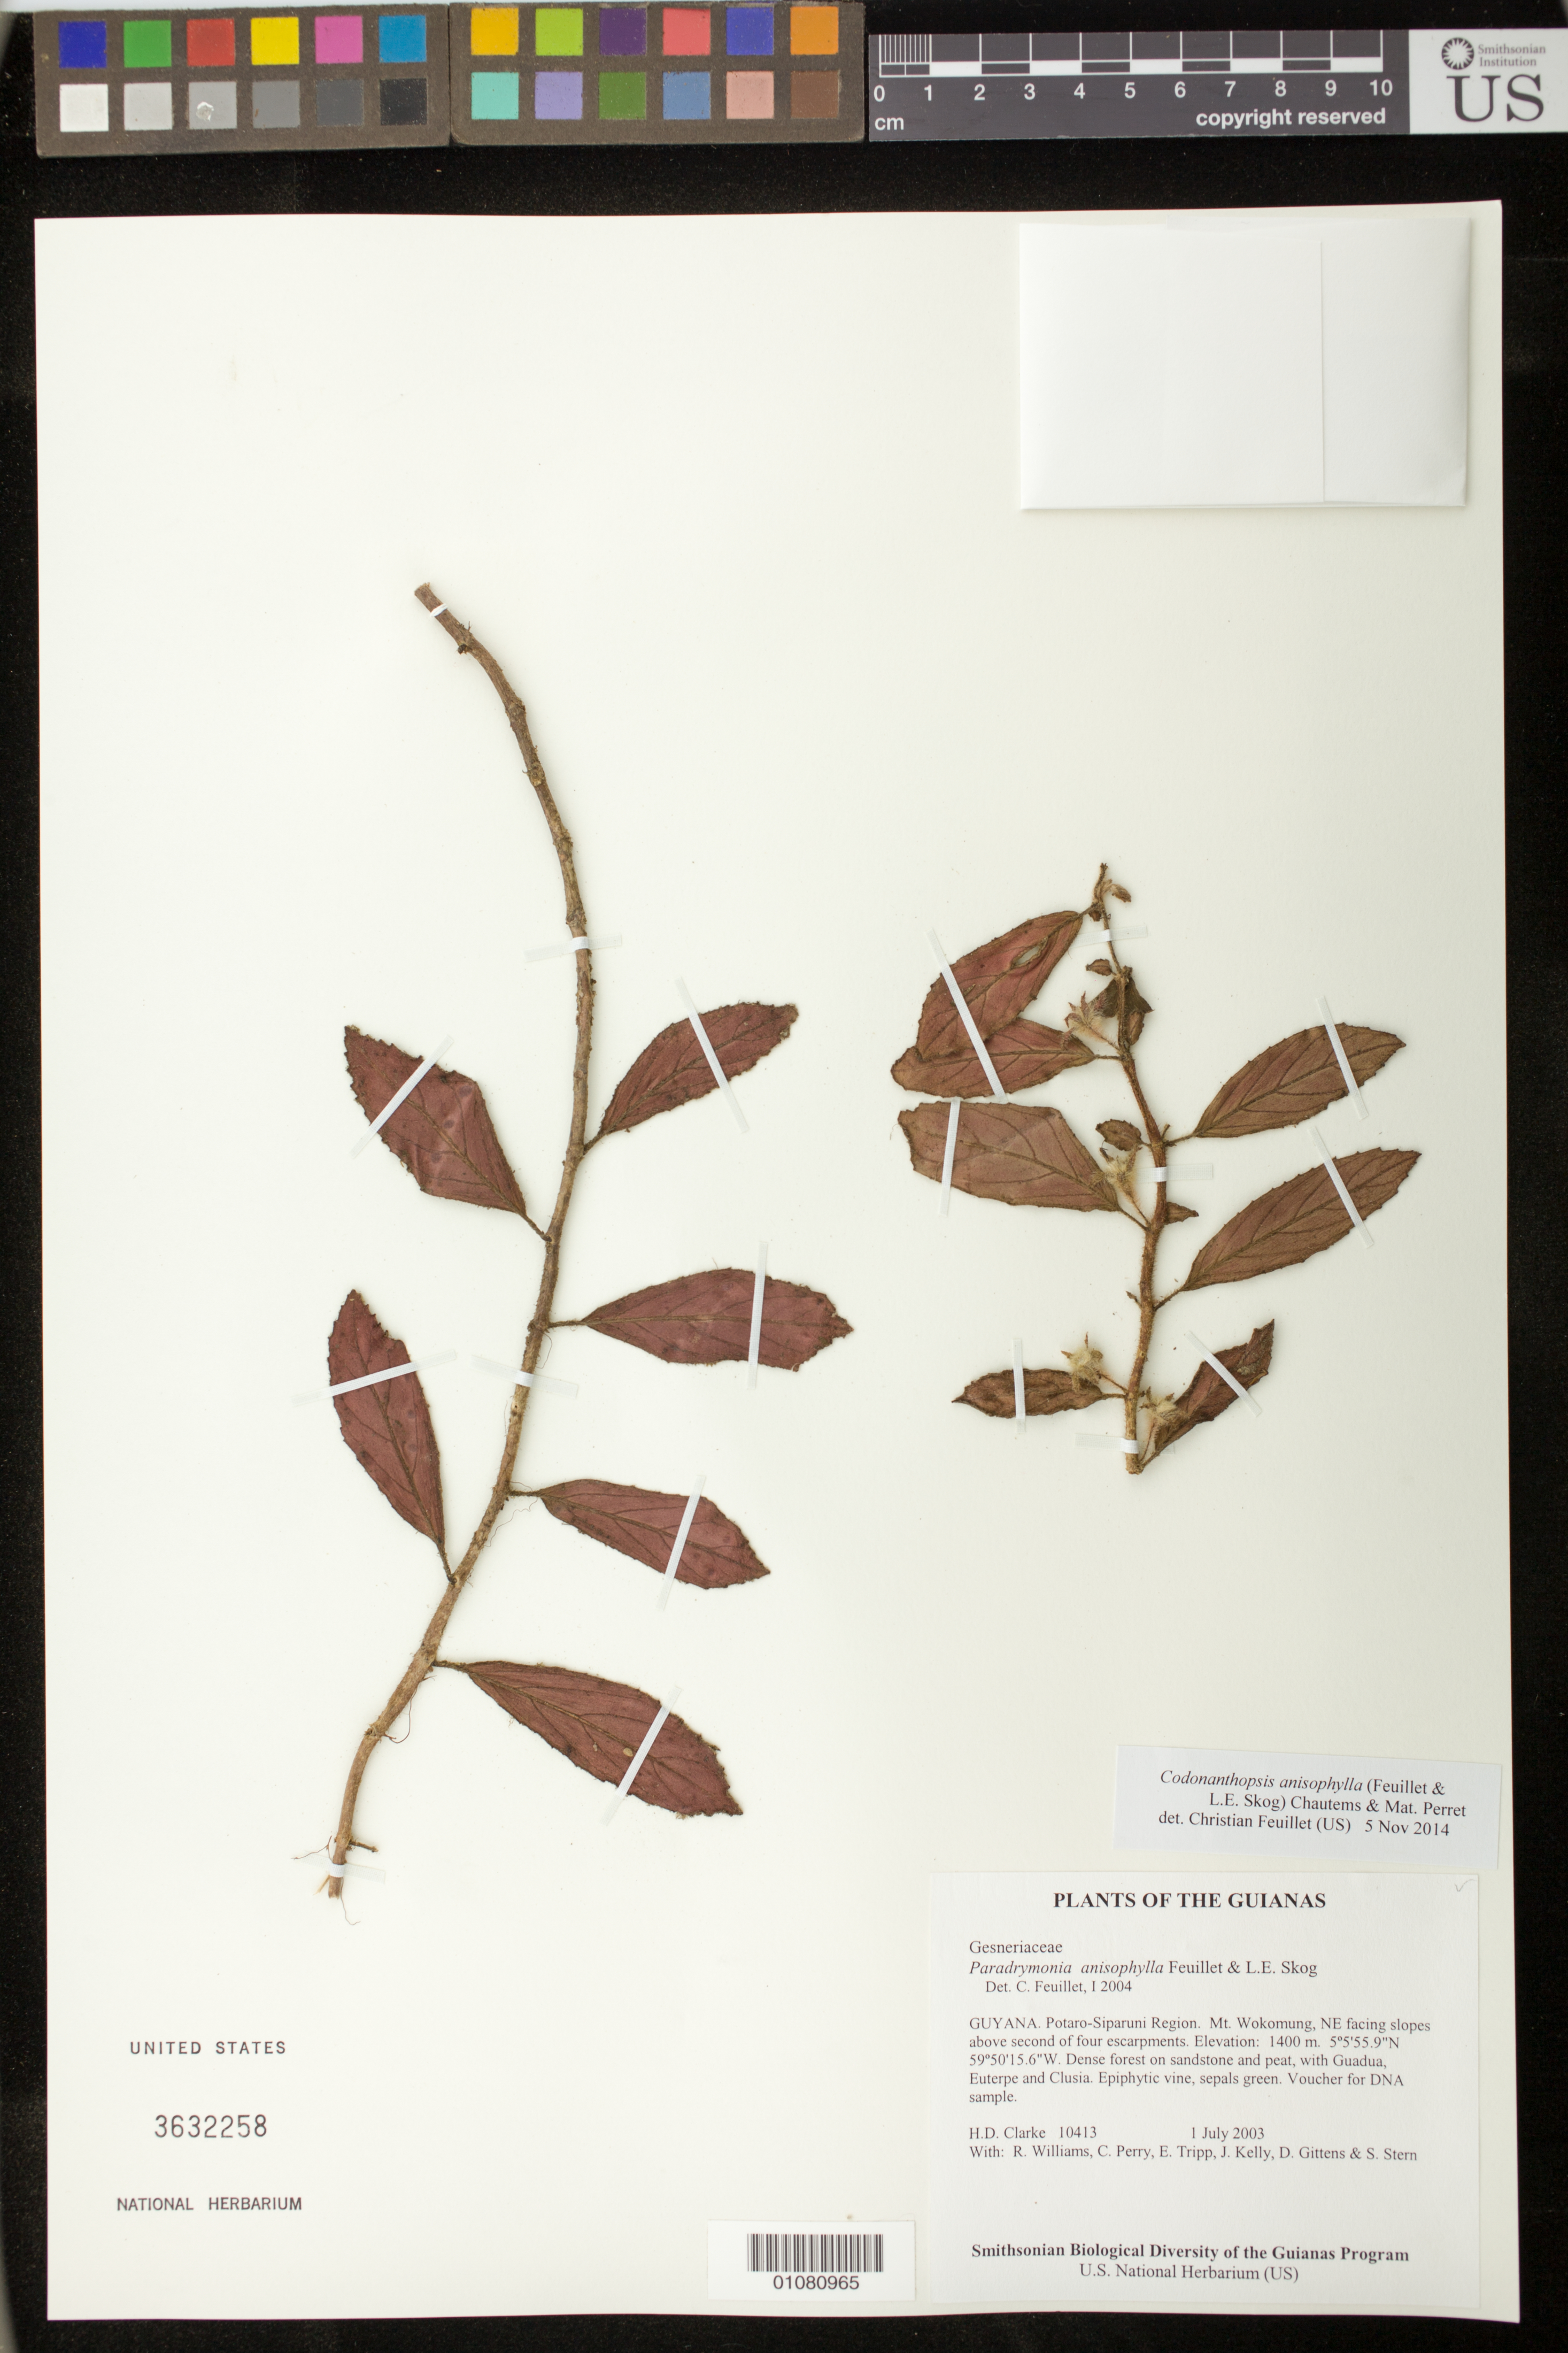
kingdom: Plantae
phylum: Tracheophyta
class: Magnoliopsida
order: Lamiales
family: Gesneriaceae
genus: Paradrymonia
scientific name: Paradrymonia anisophylla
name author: Feuillet & L.E. Skog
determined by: Feuillet, C.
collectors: H. D. Clarke, R. Williams, C. Perry, E. Tripp, J. Kelly, D. Gittens & S. R. Stern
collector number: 10413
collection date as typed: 01 Jul 2003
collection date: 2003-07-01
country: Guyana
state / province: Potaro-Siparuni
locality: Mt. Wokomung, NE facing slopes above second of four escarpments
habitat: Dense forest on sandstone and peat, with Guadua, Euterpe and Clusia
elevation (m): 1400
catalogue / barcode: US 3632258